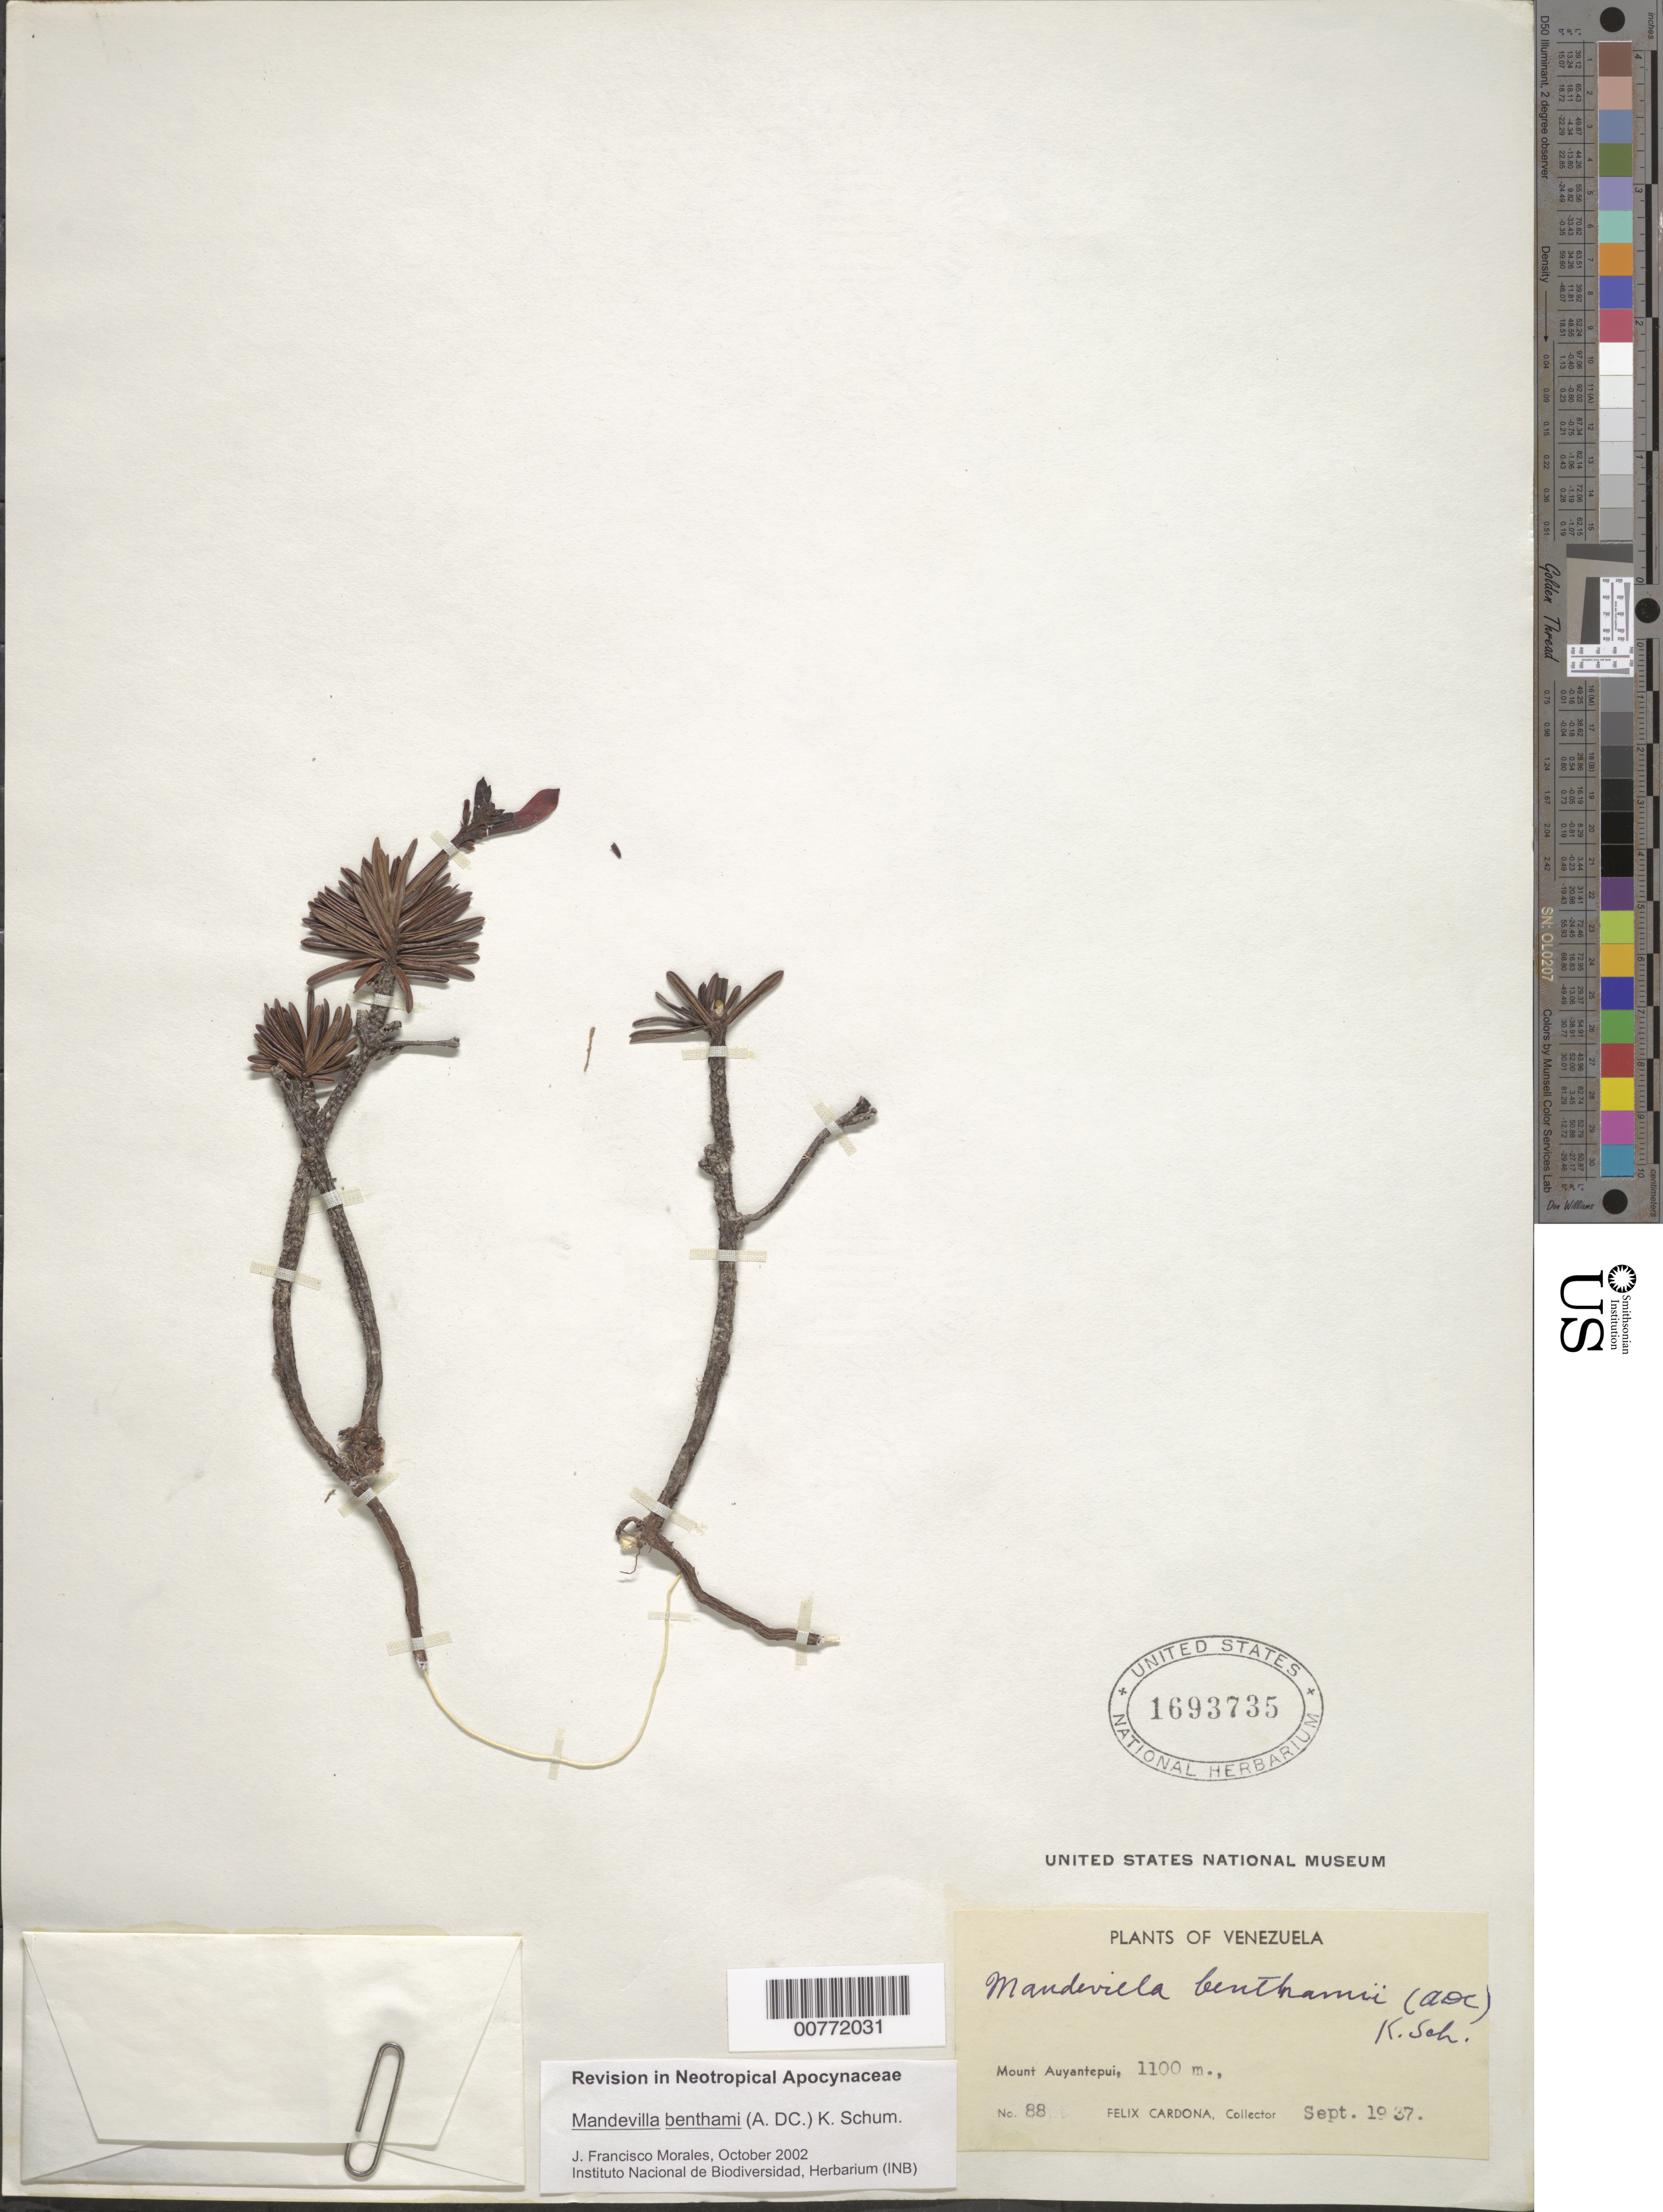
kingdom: Plantae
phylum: Tracheophyta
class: Magnoliopsida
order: Gentianales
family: Apocynaceae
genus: Mandevilla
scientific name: Mandevilla benthamii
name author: (A. DC.) K. Schum.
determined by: Morales, J. F.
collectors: F. Cardona Puig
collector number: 88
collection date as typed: Sep-37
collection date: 1937-09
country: Venezuela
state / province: Bolívar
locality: Cerro Auyantepuí, Alto Caroní, Guayana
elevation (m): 1100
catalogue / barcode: US 1693735